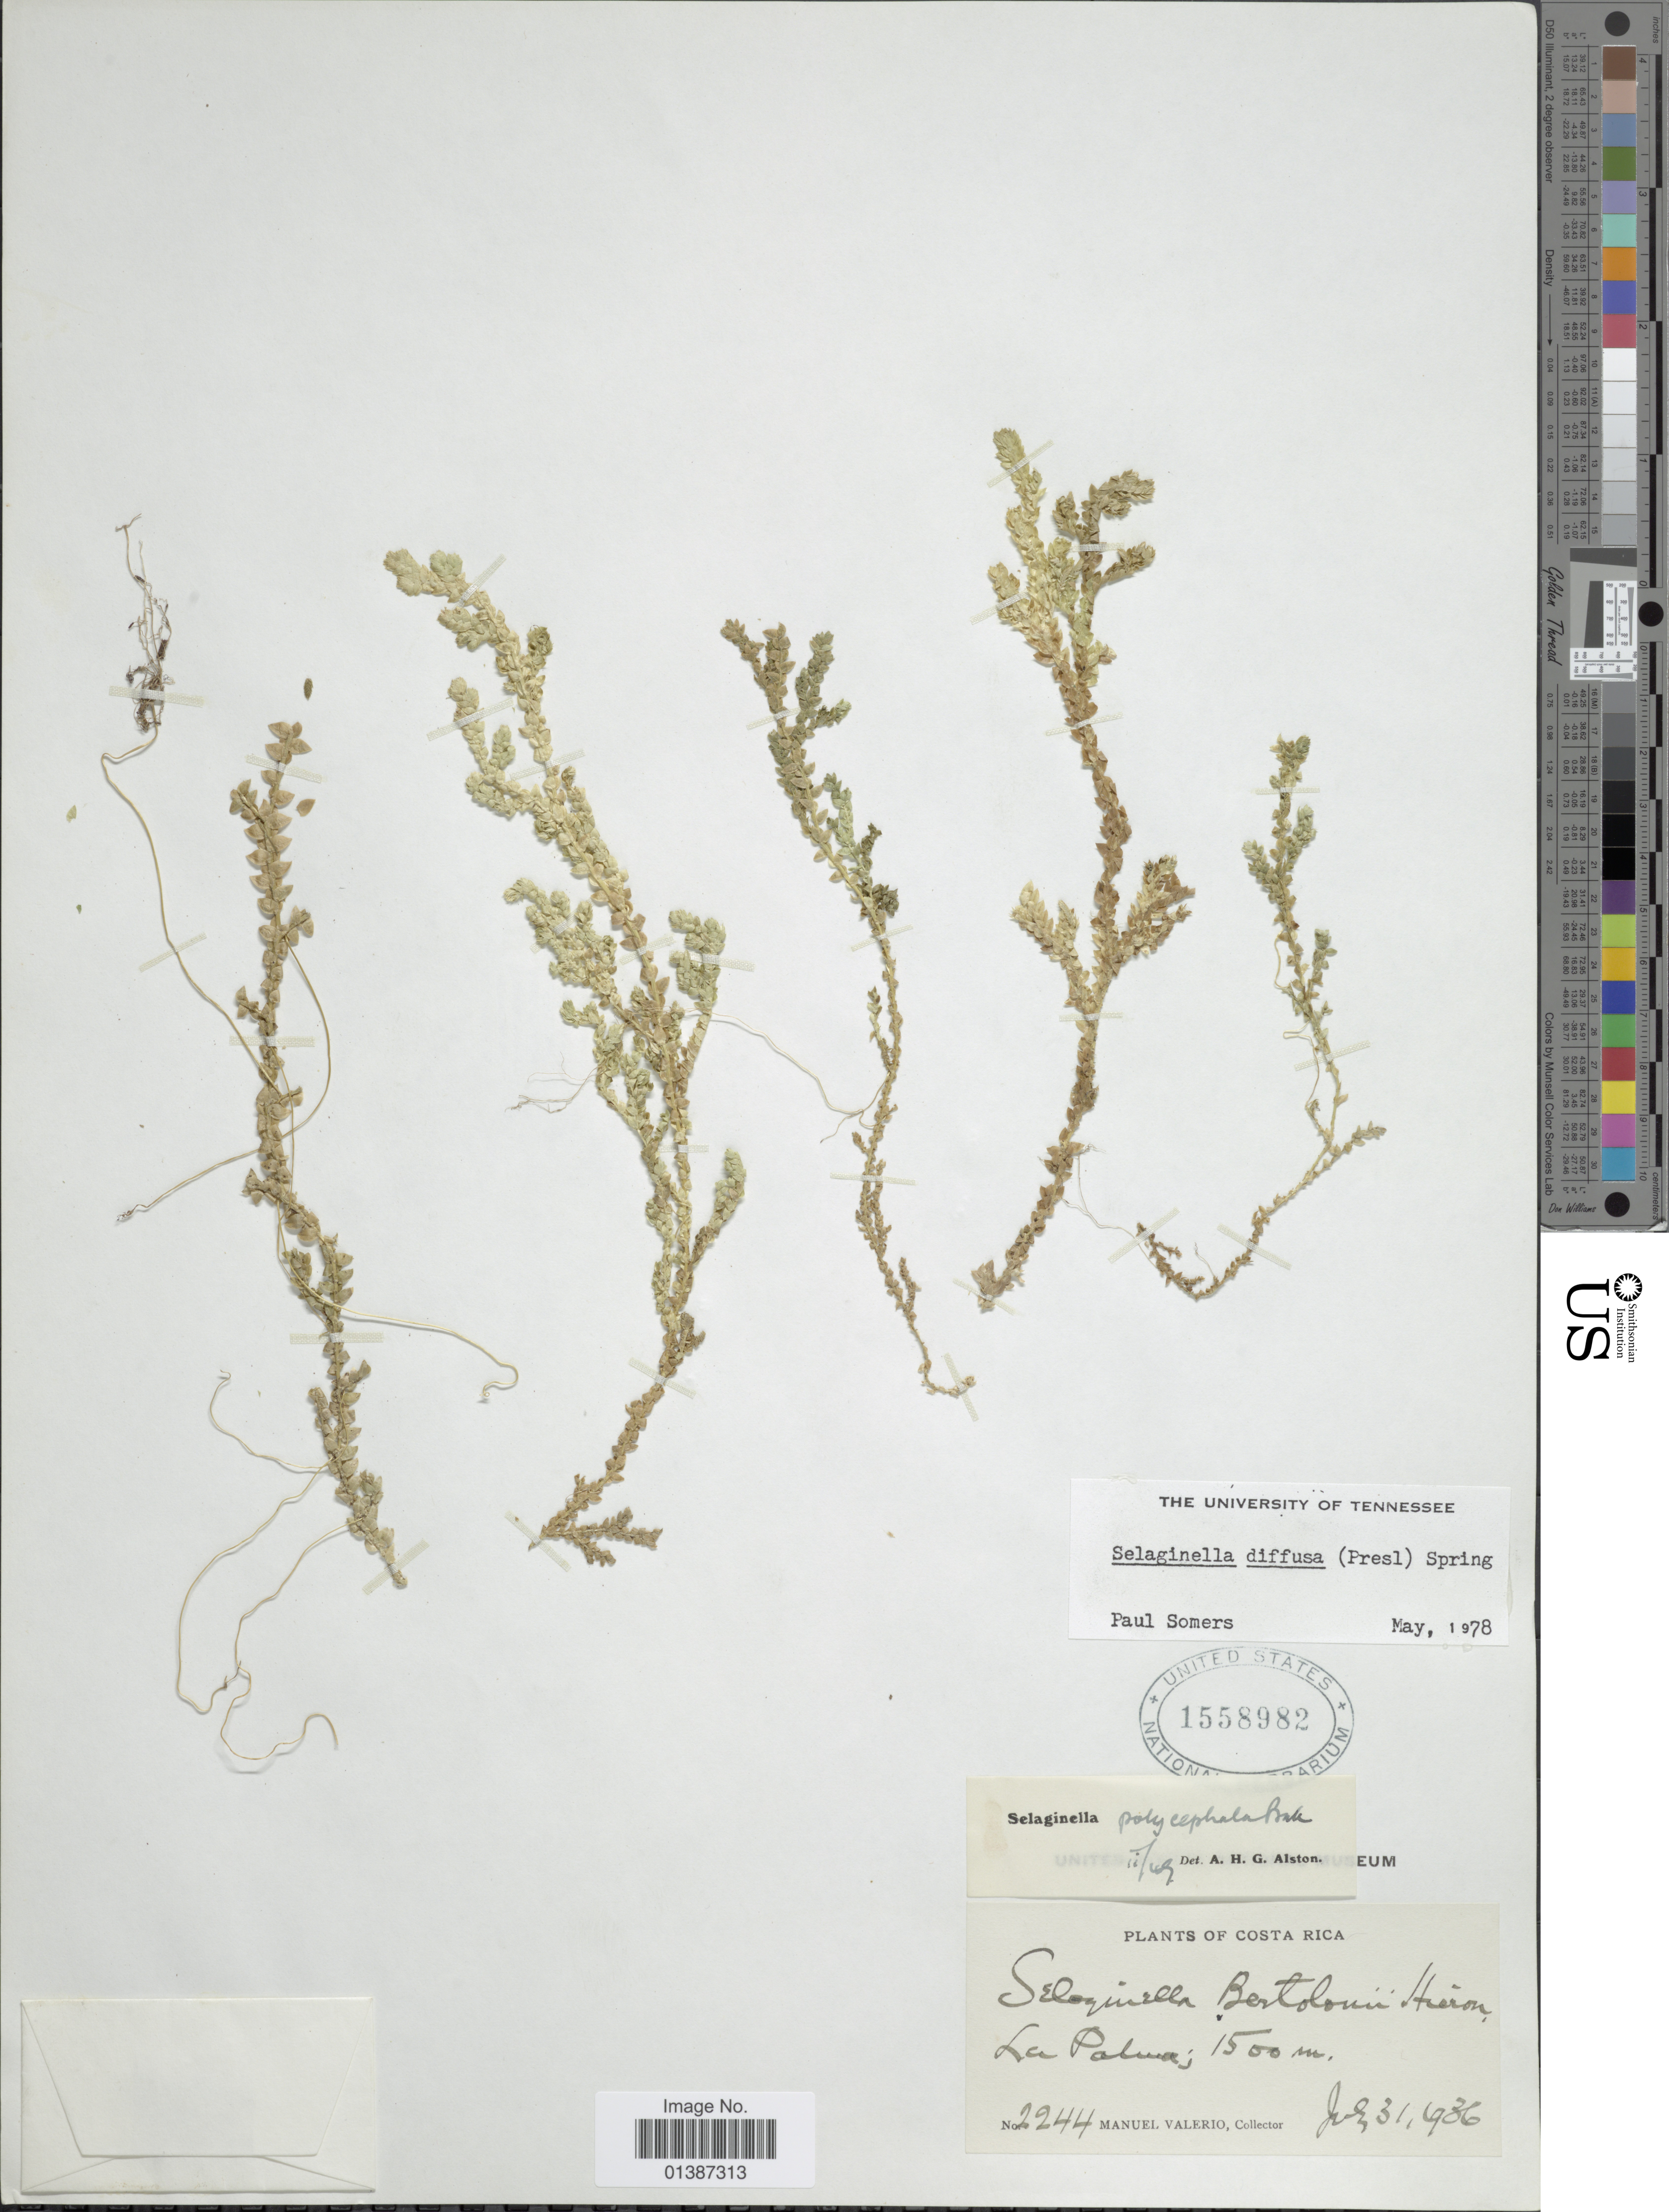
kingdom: Plantae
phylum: Tracheophyta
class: Lycopodiopsida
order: Selaginellales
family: Selaginellaceae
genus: Selaginella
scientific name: Selaginella diffusa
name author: (C. Presl) Spring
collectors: M. Valerio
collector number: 2244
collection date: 1936-07-31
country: Costa Rica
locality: La Palma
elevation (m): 1500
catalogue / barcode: US 1558982